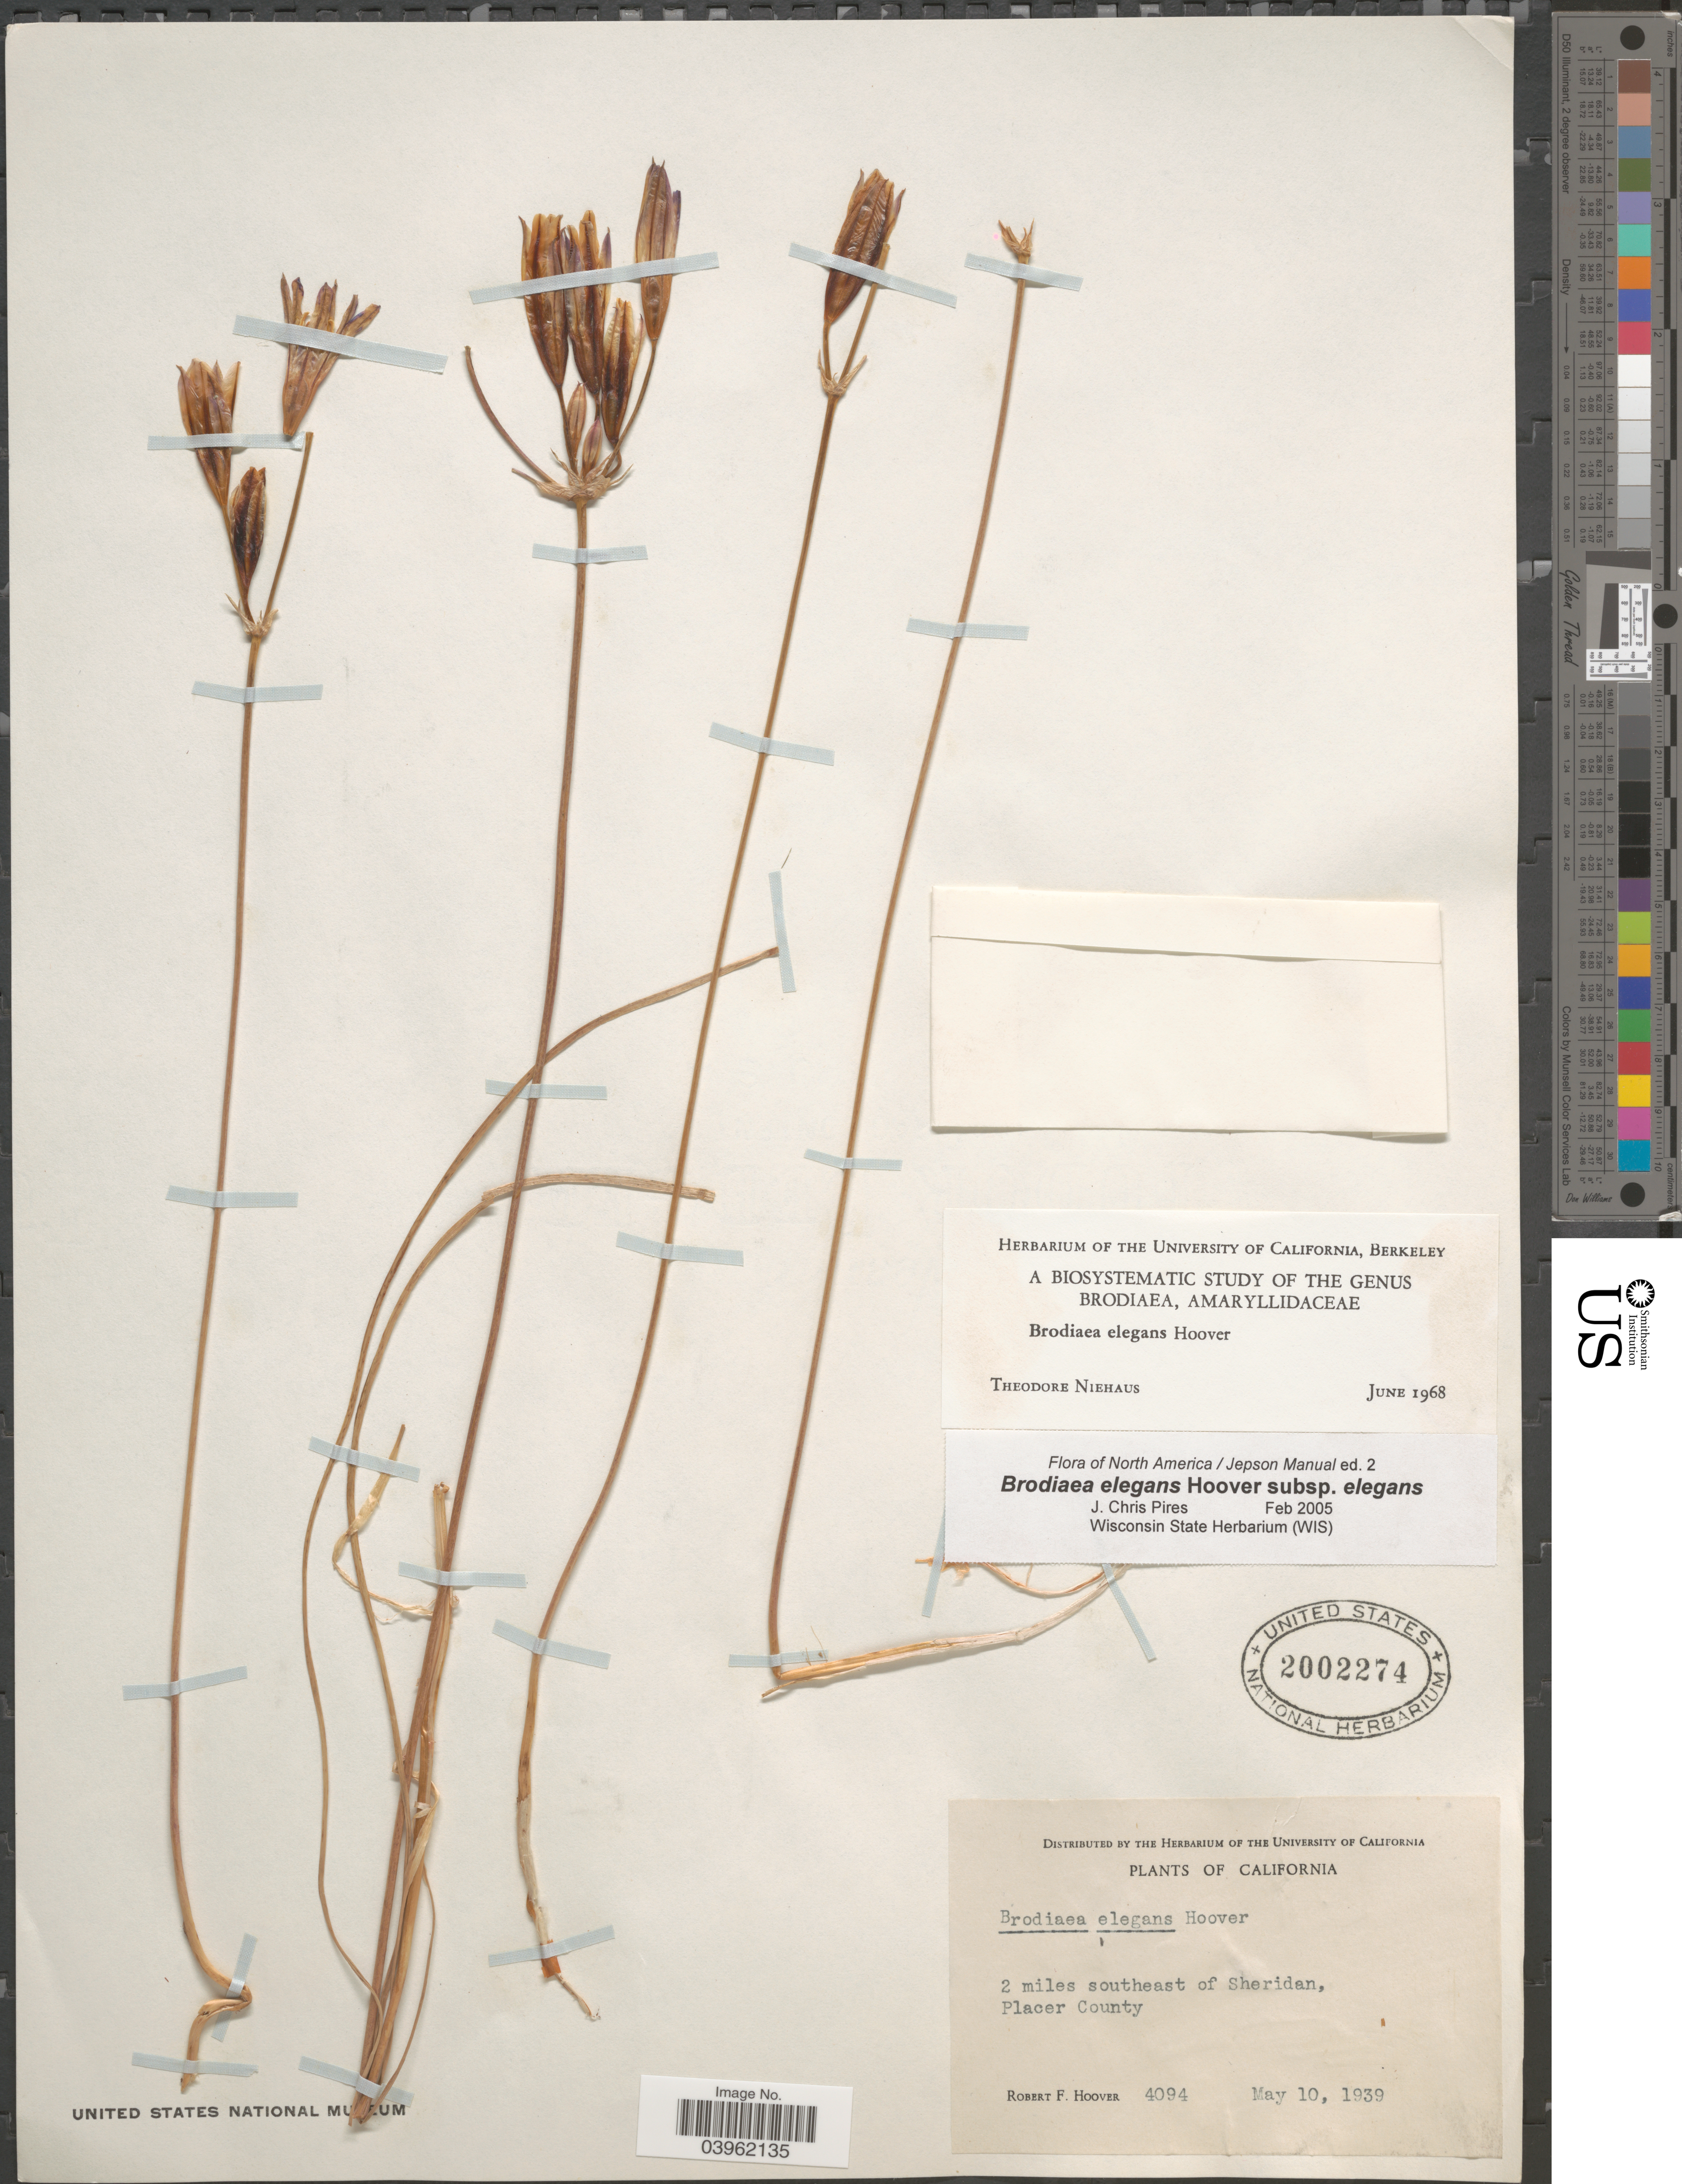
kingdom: Plantae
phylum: Tracheophyta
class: Liliopsida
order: Asparagales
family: Asparagaceae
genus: Brodiaea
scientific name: Brodiaea elegans subsp. elegans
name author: Hoover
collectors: R. F. Hoover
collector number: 4094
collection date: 1939-05-10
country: United States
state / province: California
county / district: Placer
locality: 2 miles southeast of Sheridan, Placer County.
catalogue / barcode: US 2002274